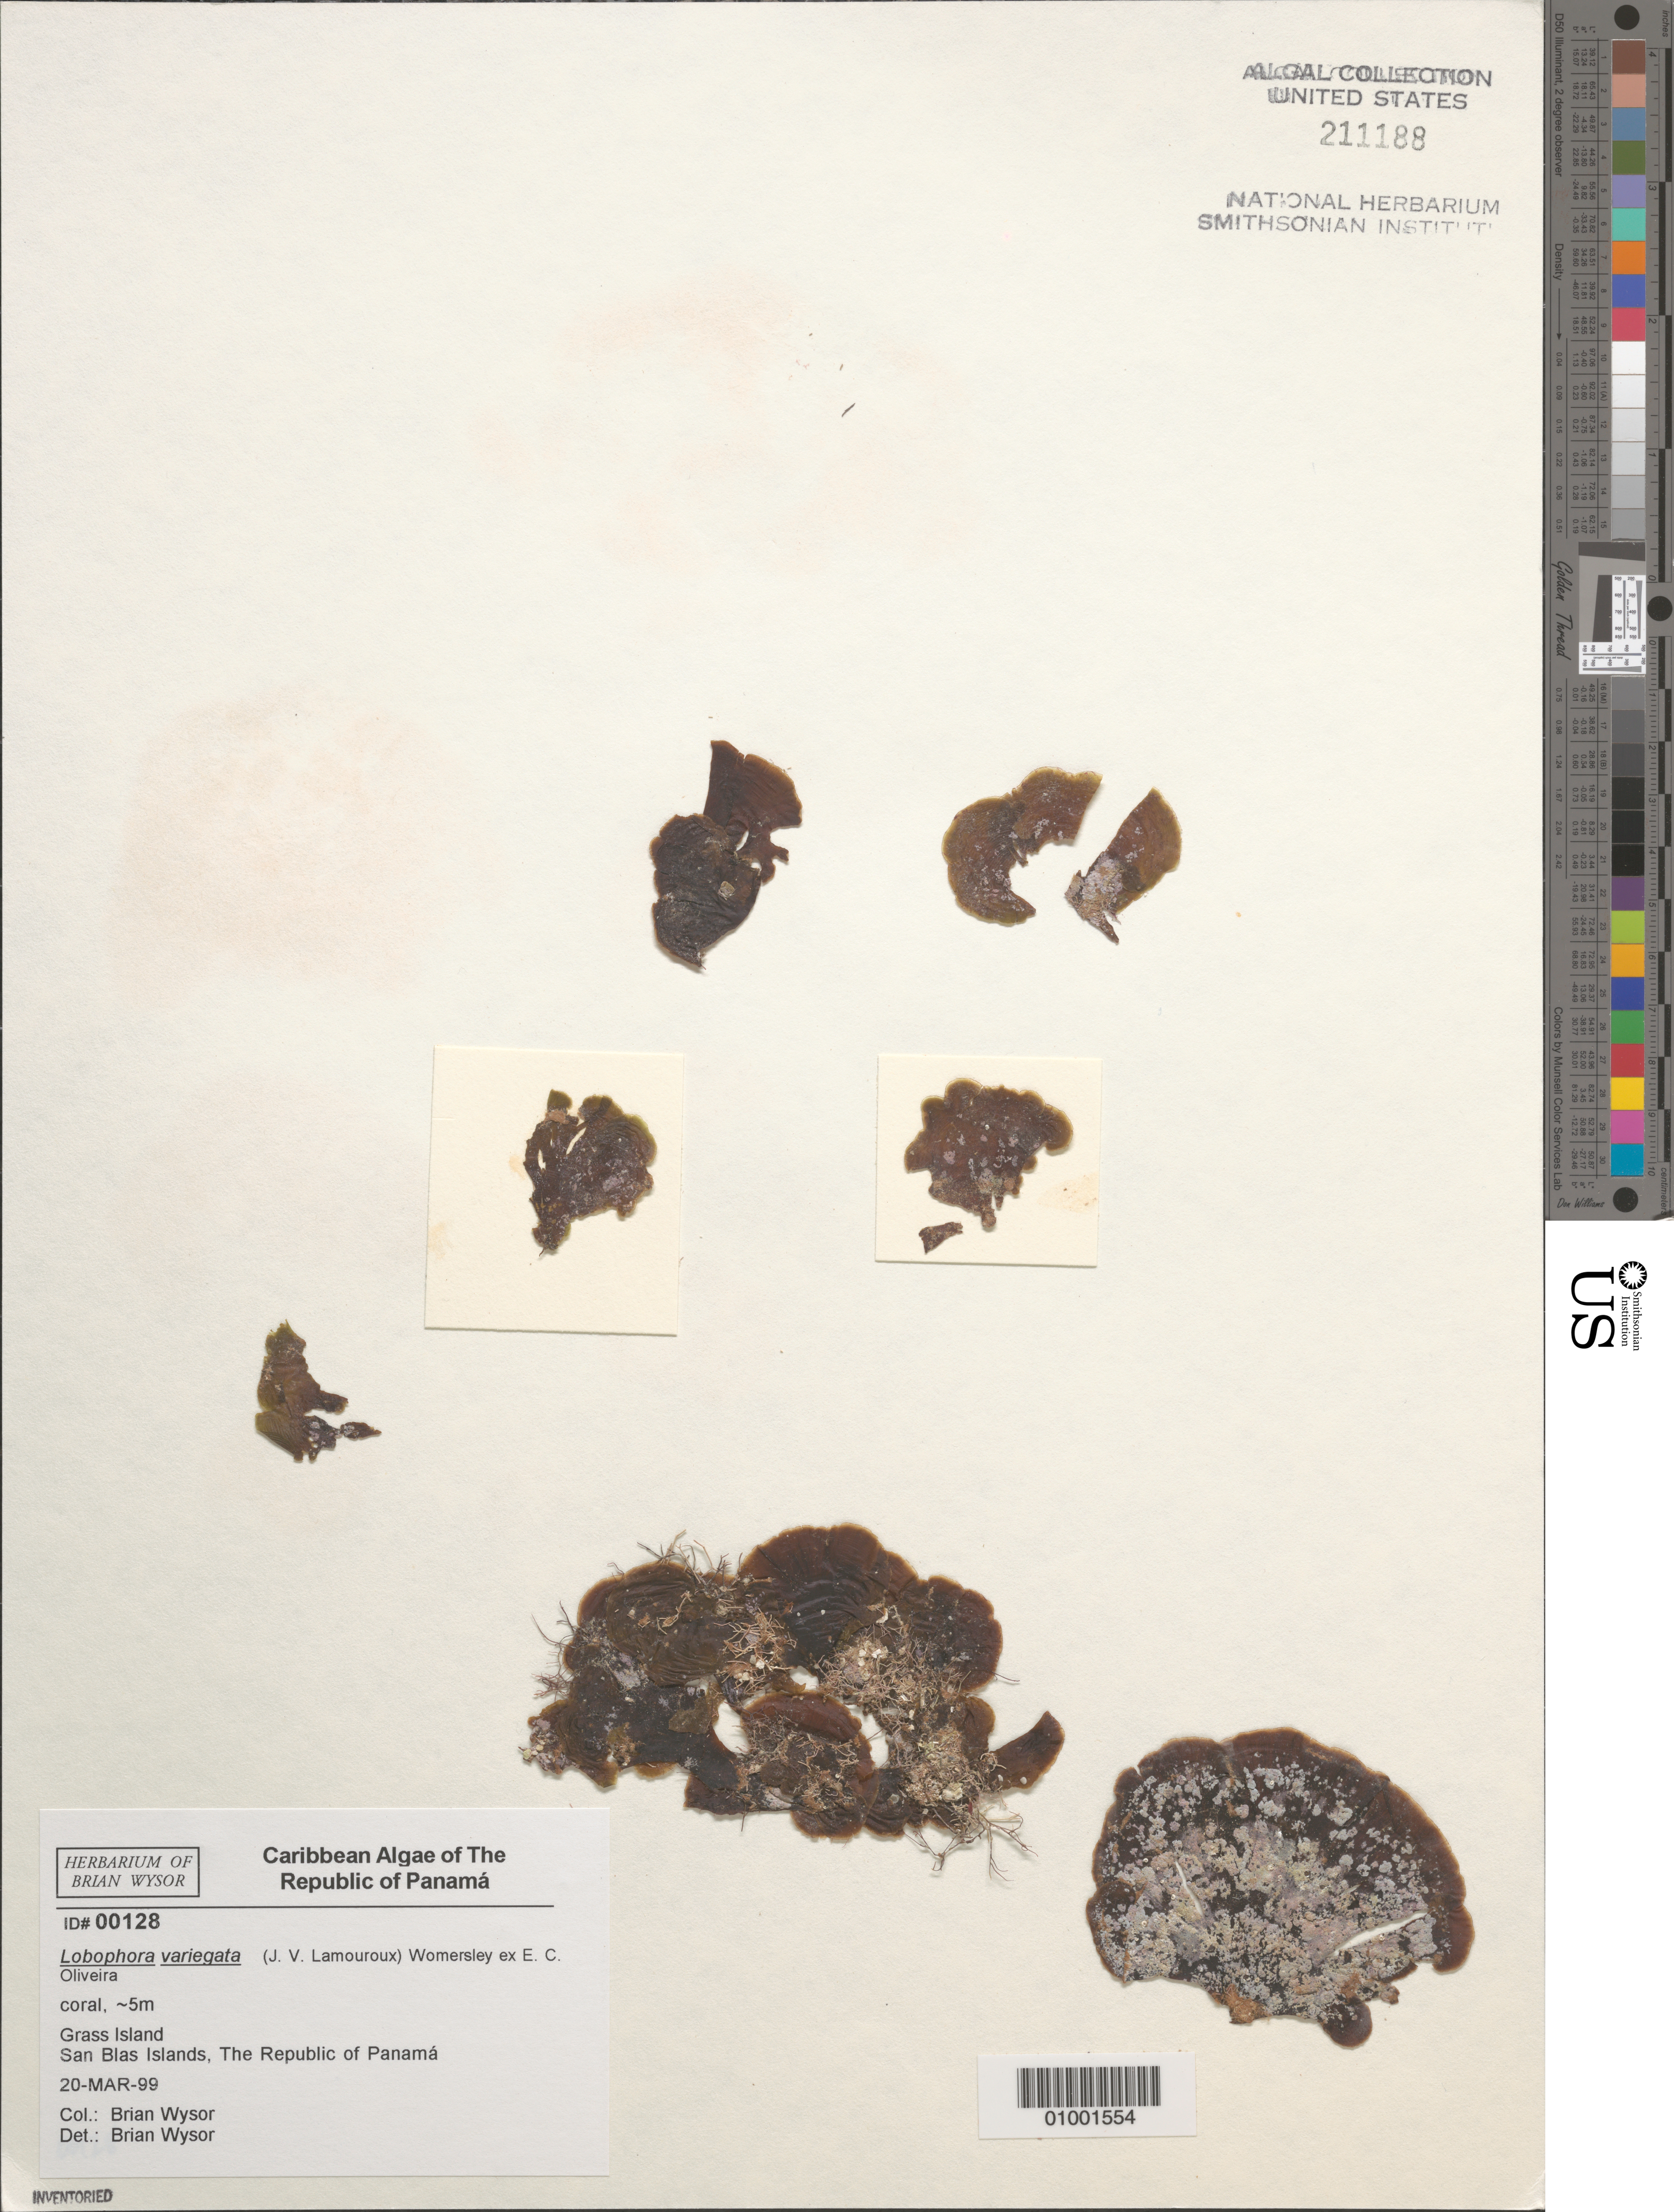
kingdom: Chromista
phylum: Ochrophyta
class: Phaeophyceae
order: Dictyotales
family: Dictyotaceae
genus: Lobophora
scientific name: Lobophora variegata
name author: (J.V.Lamouroux) Womersley & E.C. Oliveira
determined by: Wysor, B.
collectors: B. Wysor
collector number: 00128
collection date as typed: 20 Mar 1999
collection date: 1999-03-20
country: Panama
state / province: Kuna Yala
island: Grass Island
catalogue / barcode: US 211188